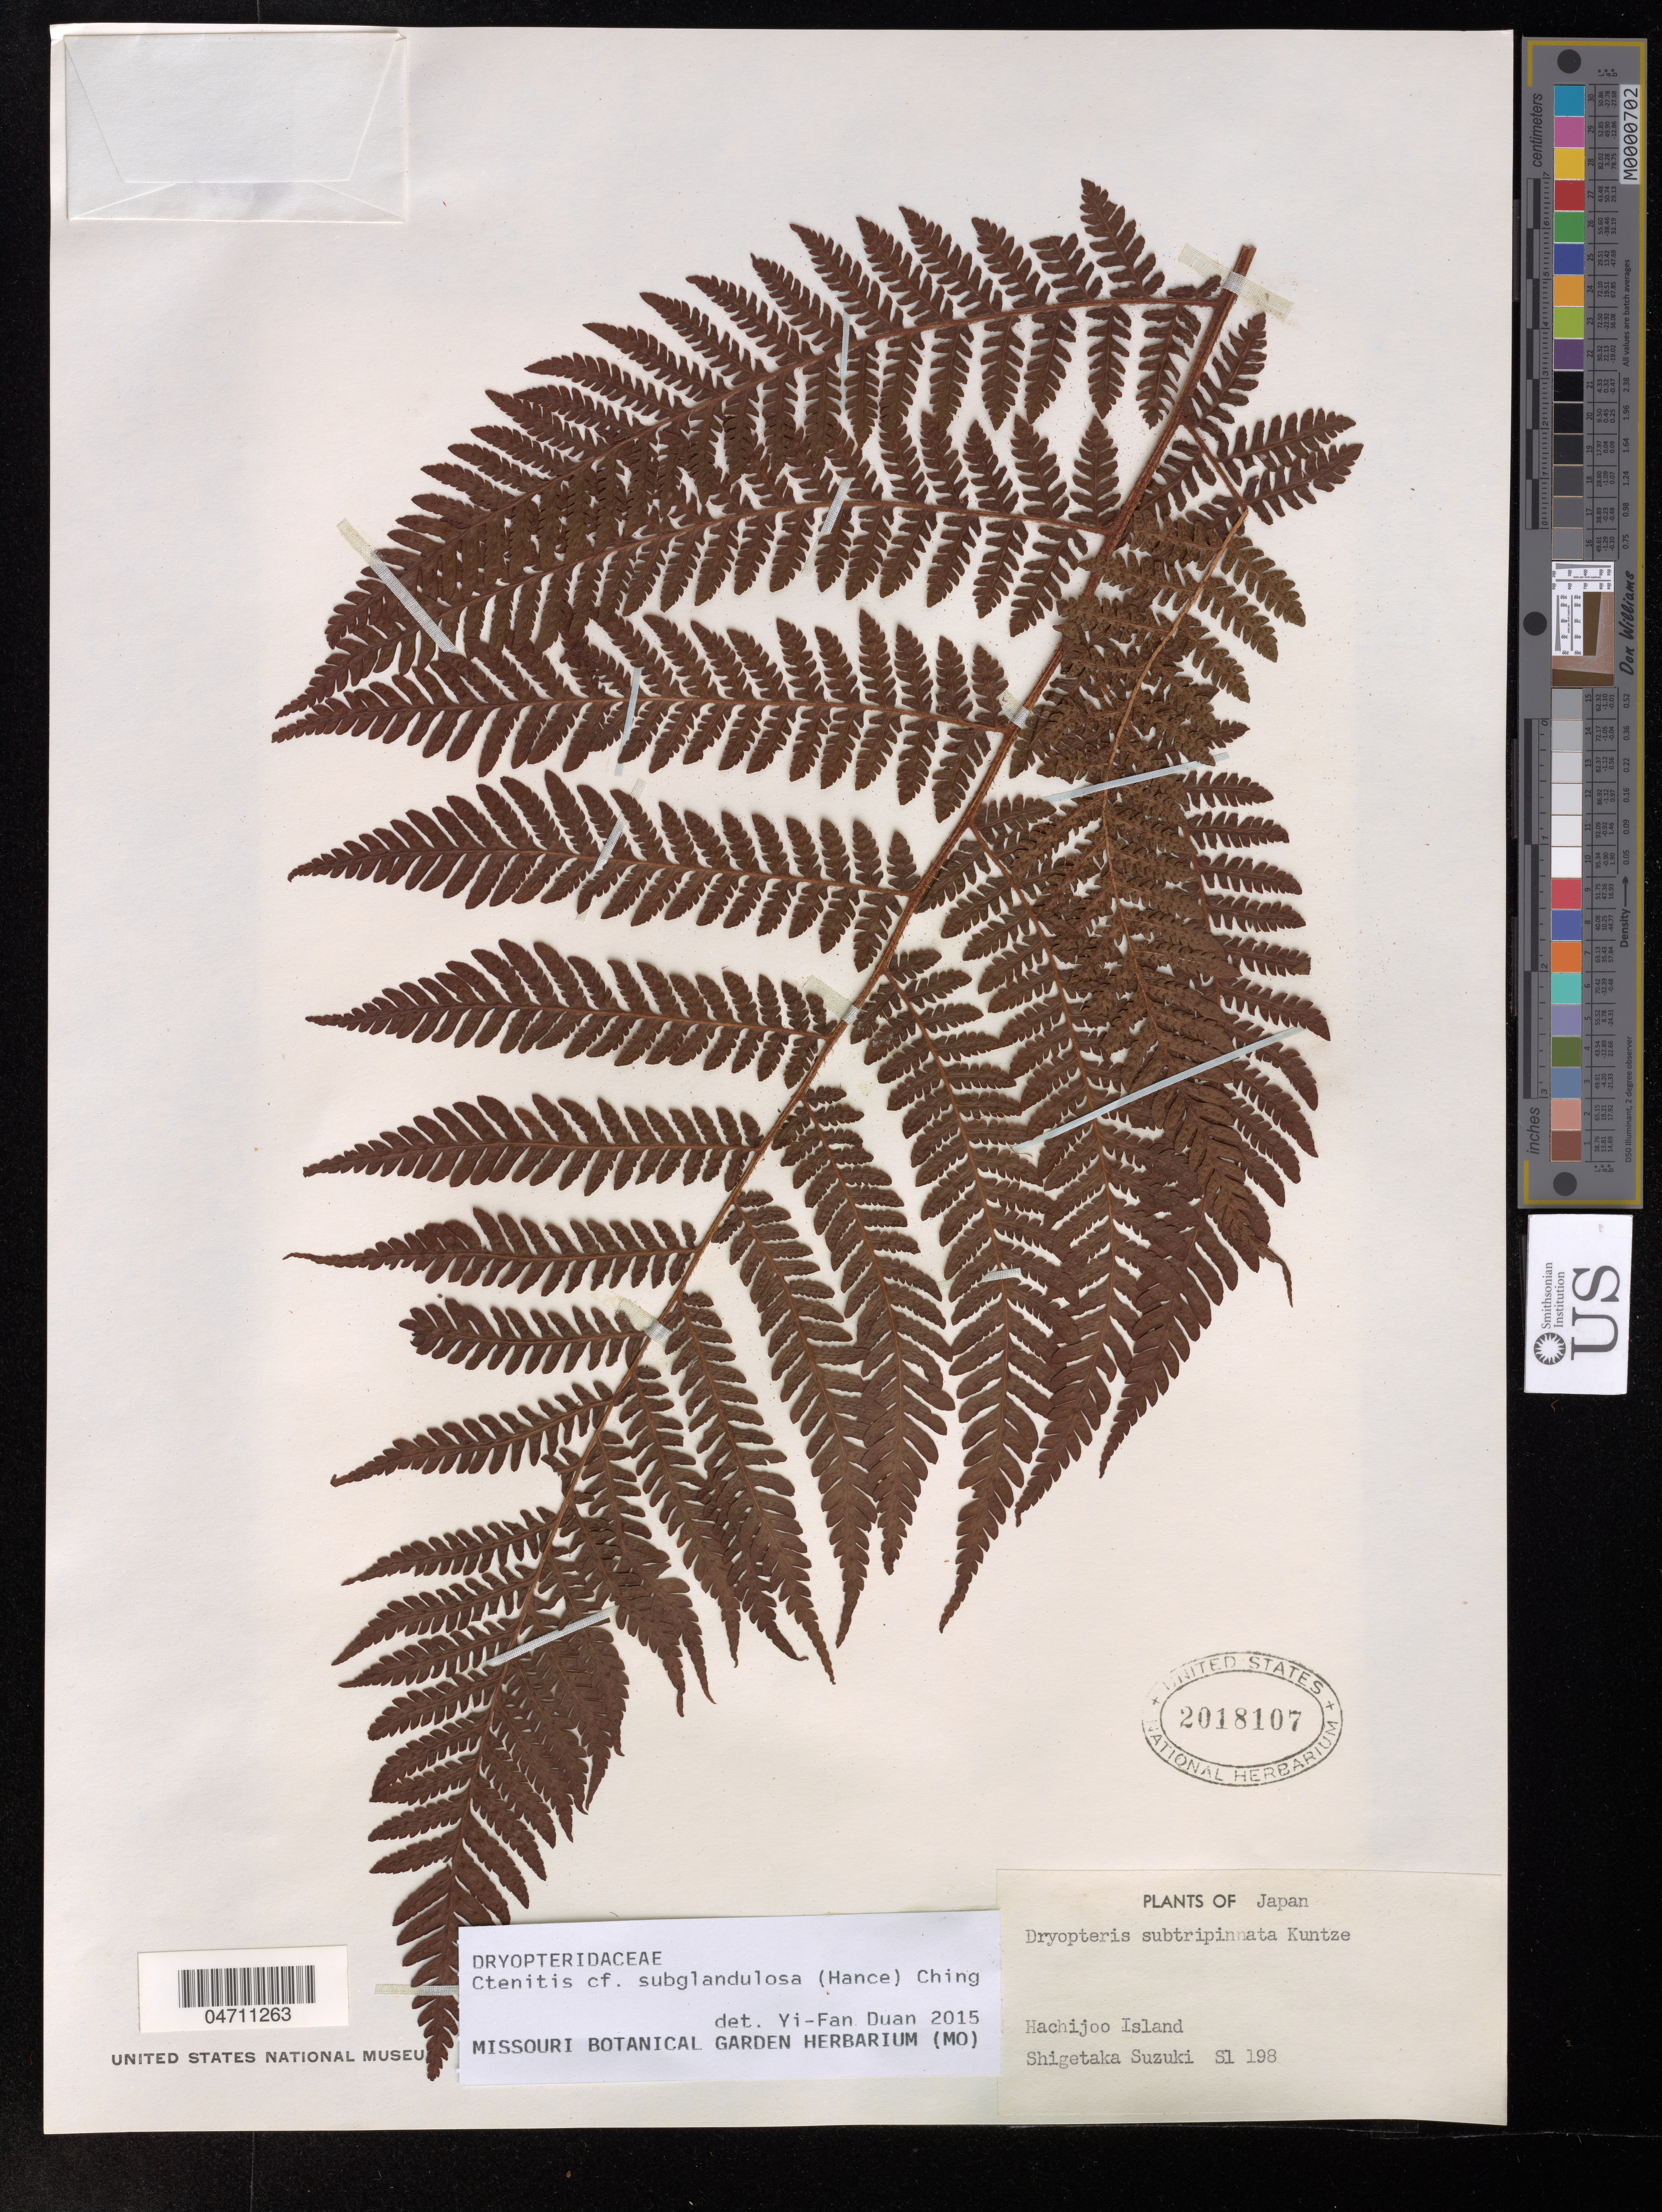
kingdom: Plantae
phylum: Tracheophyta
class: Polypodiopsida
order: Polypodiales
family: Dryopteridaceae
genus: Ctenitis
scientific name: Ctenitis subglandulosa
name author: (Hance) Ching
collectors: S. Suzuki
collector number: SI 198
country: Japan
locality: Hachijoo Island.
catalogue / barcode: US 2018107